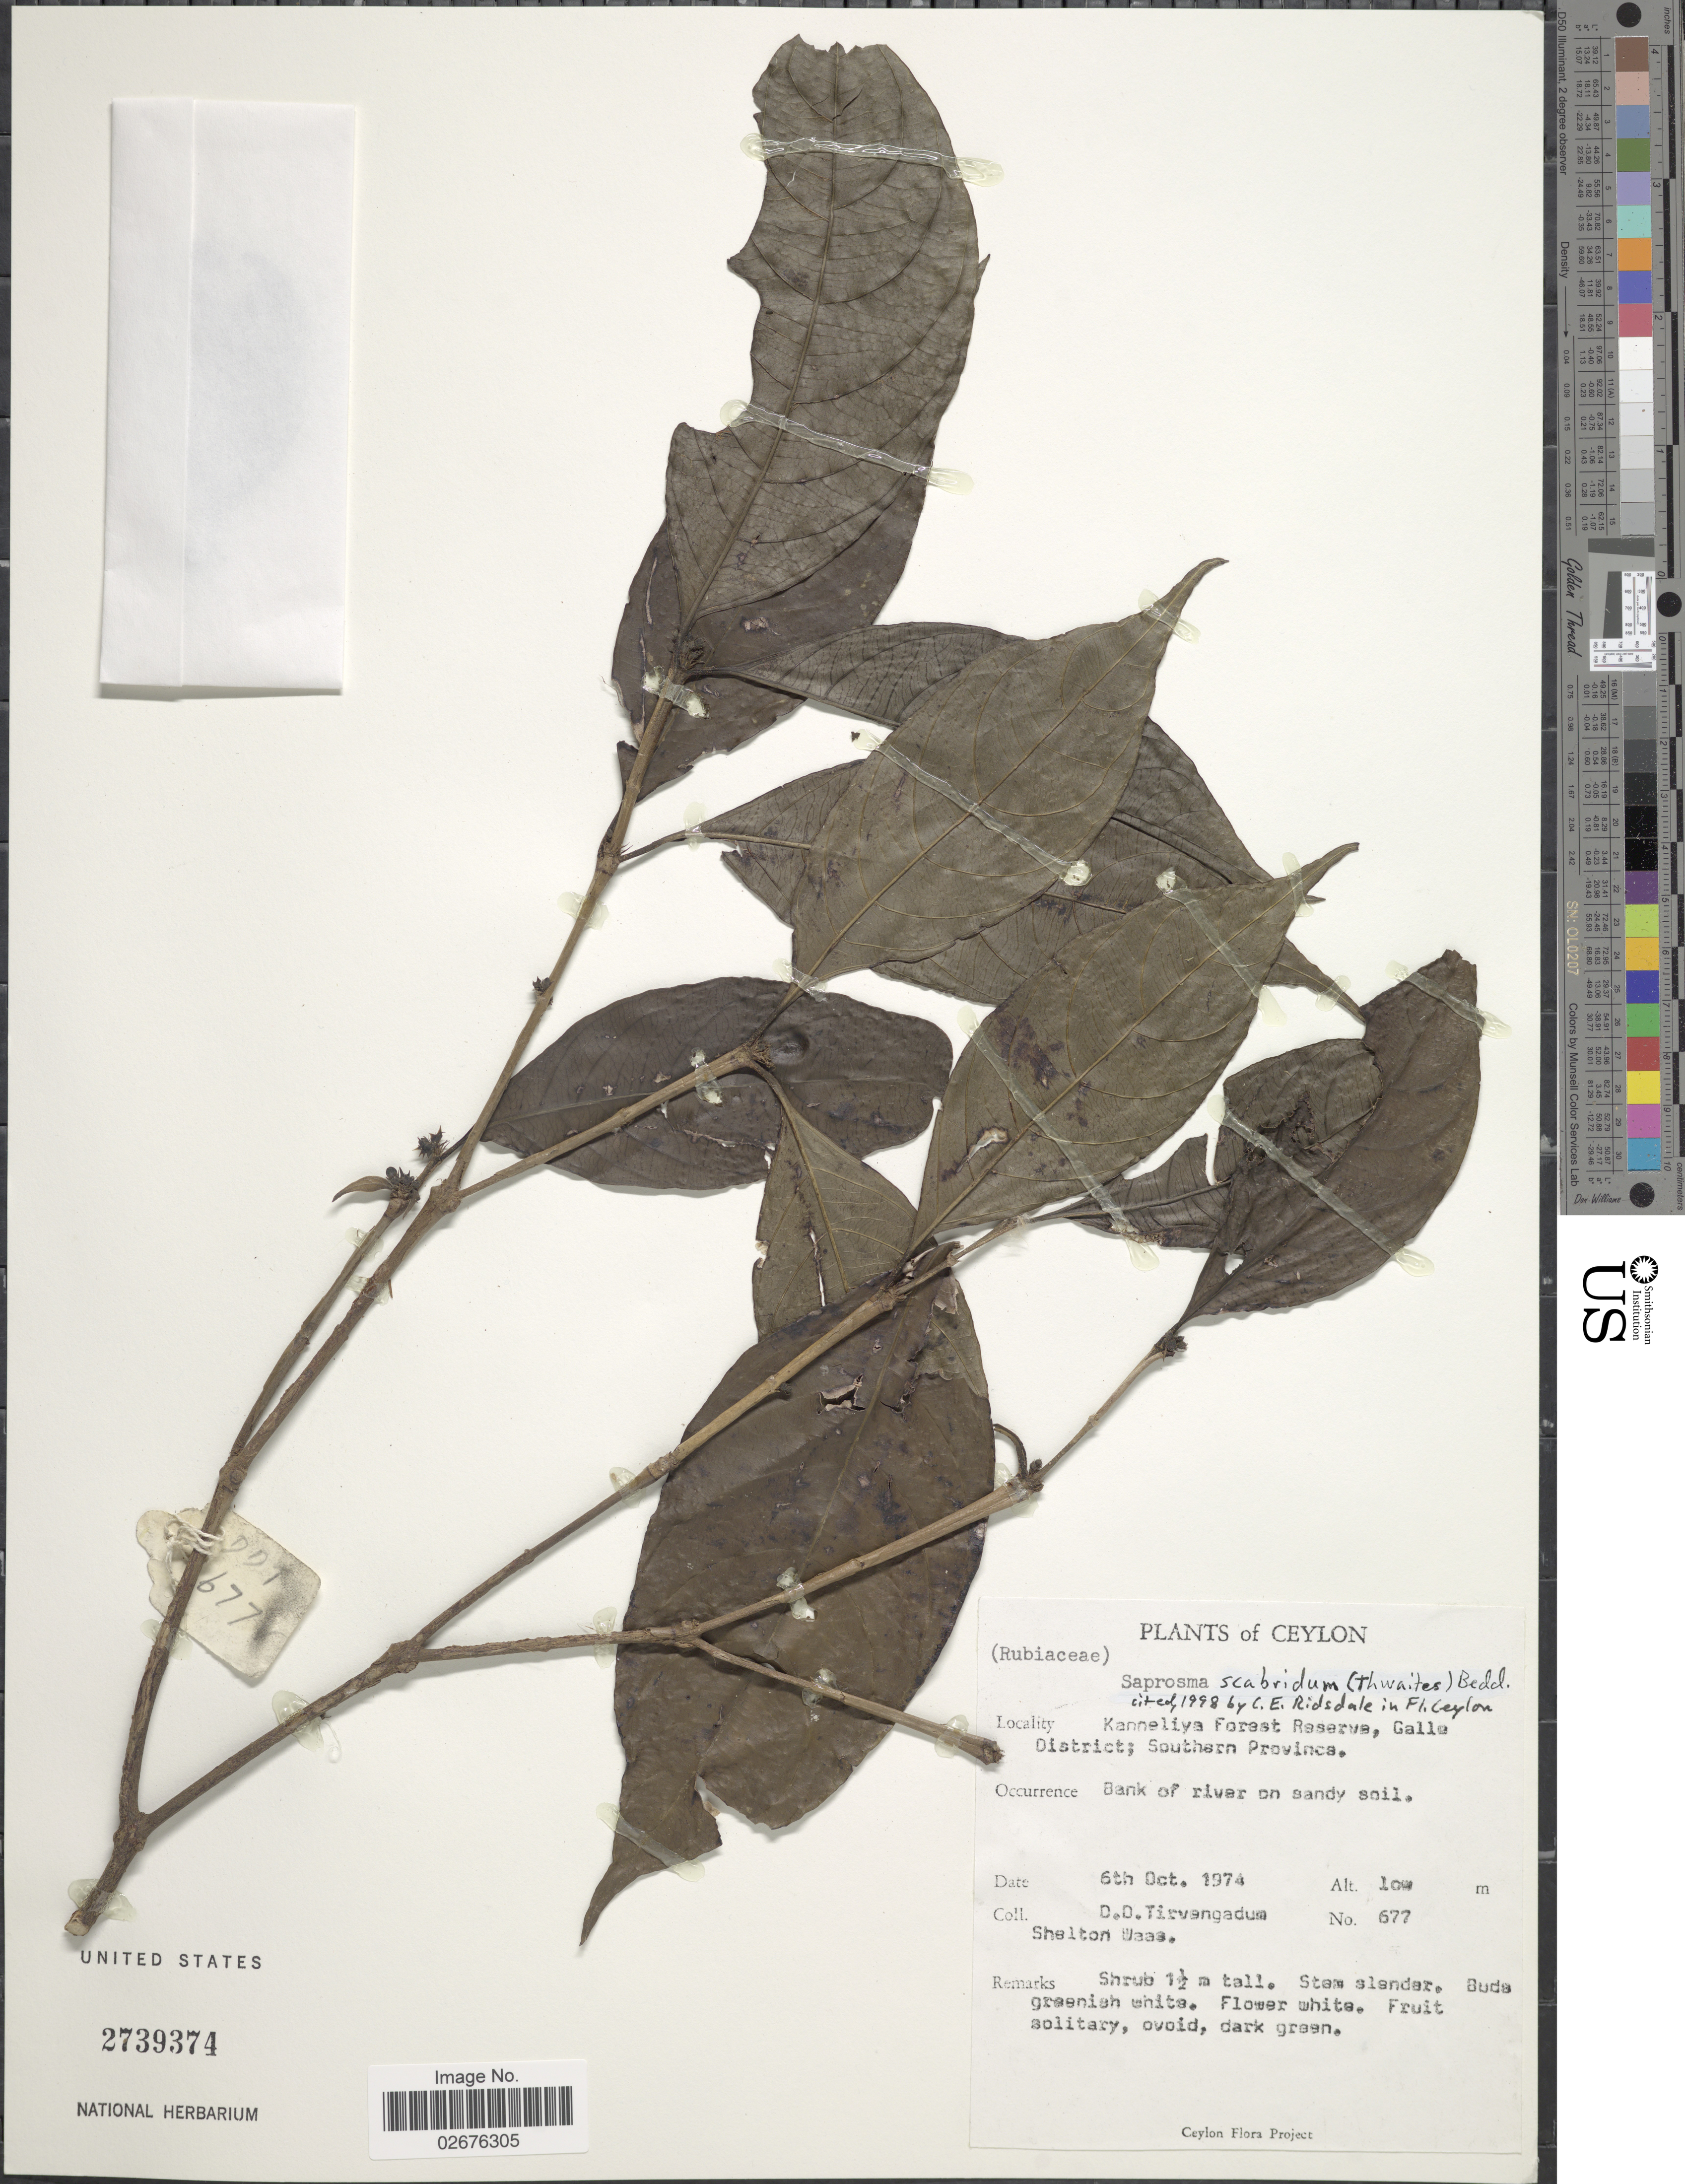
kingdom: Plantae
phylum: Tracheophyta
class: Magnoliopsida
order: Gentianales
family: Rubiaceae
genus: Saprosma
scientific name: Saprosma scabrida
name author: (Thwaites) Bedd.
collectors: D. Tirvengadum & S. Waas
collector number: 677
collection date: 1974-10-06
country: Sri Lanka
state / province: Southern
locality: Ceylon. Kanneliya Forest Reserve, Galle District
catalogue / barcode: US 2739374